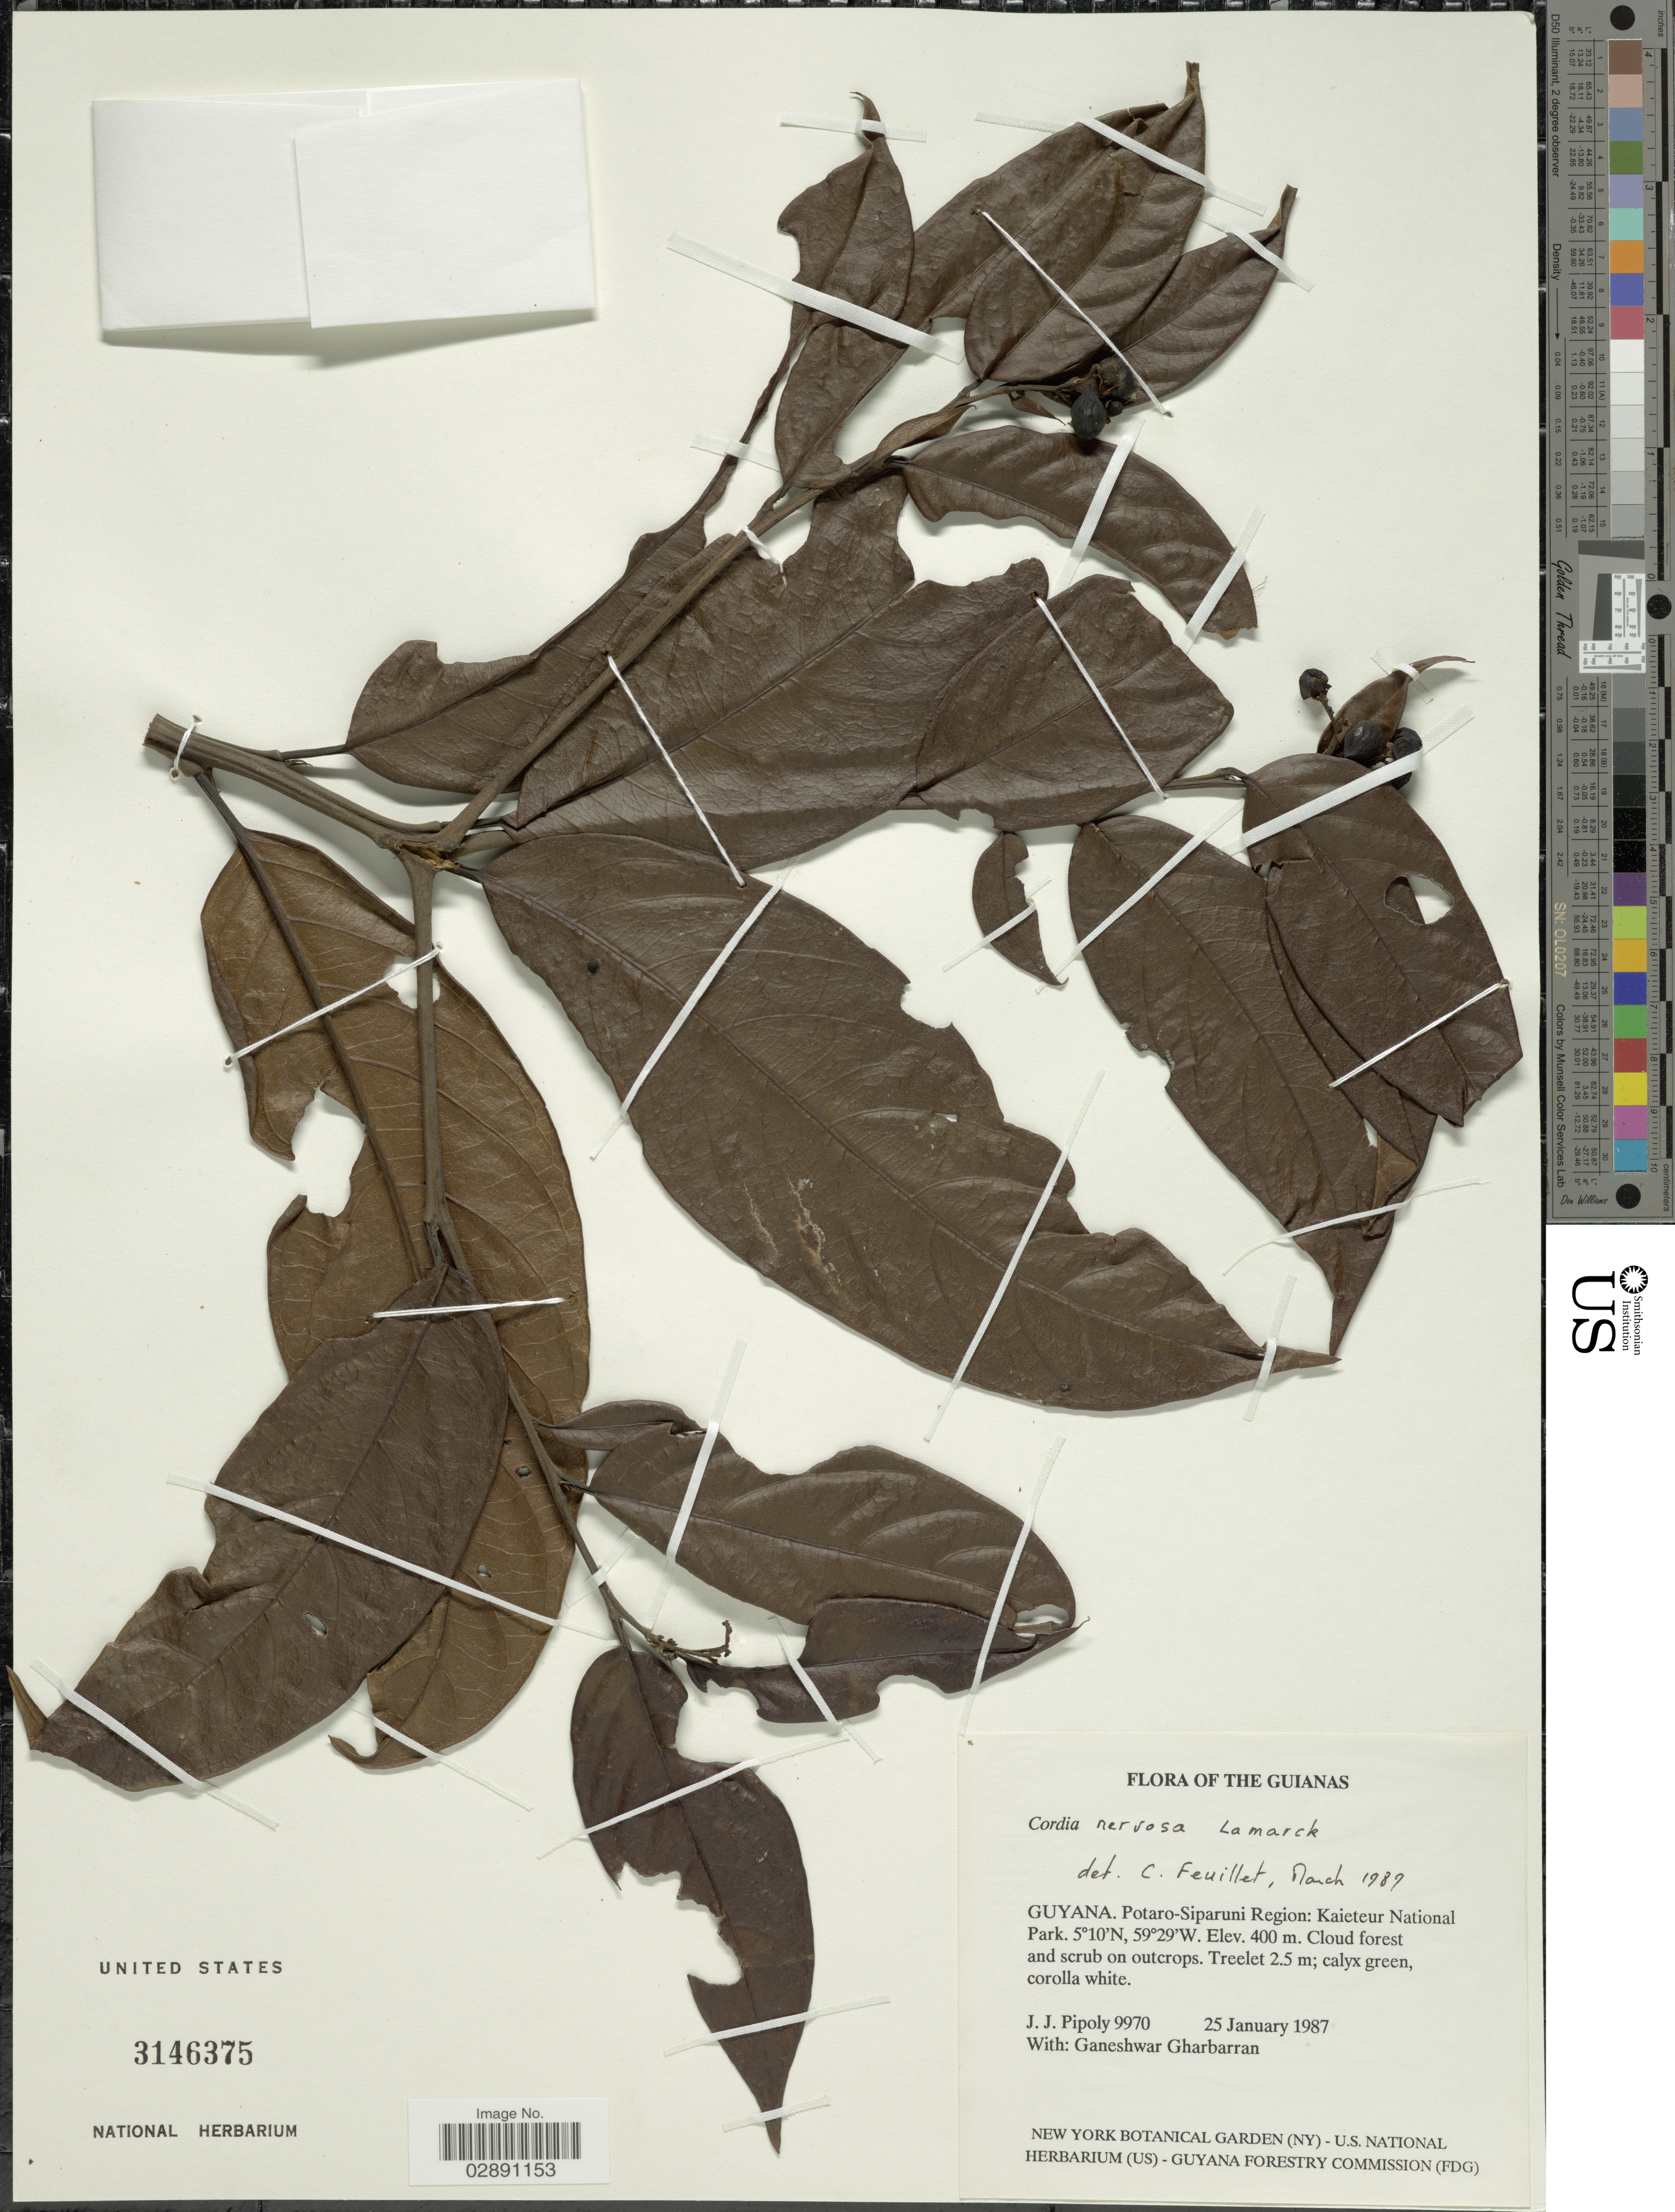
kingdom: Plantae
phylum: Tracheophyta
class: Magnoliopsida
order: Boraginales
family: Cordiaceae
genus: Cordia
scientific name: Cordia nervosa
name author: Lam.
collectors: J. J. Pipoly & G. Gharbarran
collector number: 9970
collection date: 1987-01-25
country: Guyana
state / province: Potaro-Siparuni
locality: Potaro-Siparuni Region: Kaieteur National Park.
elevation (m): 400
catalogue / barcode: US 3146375